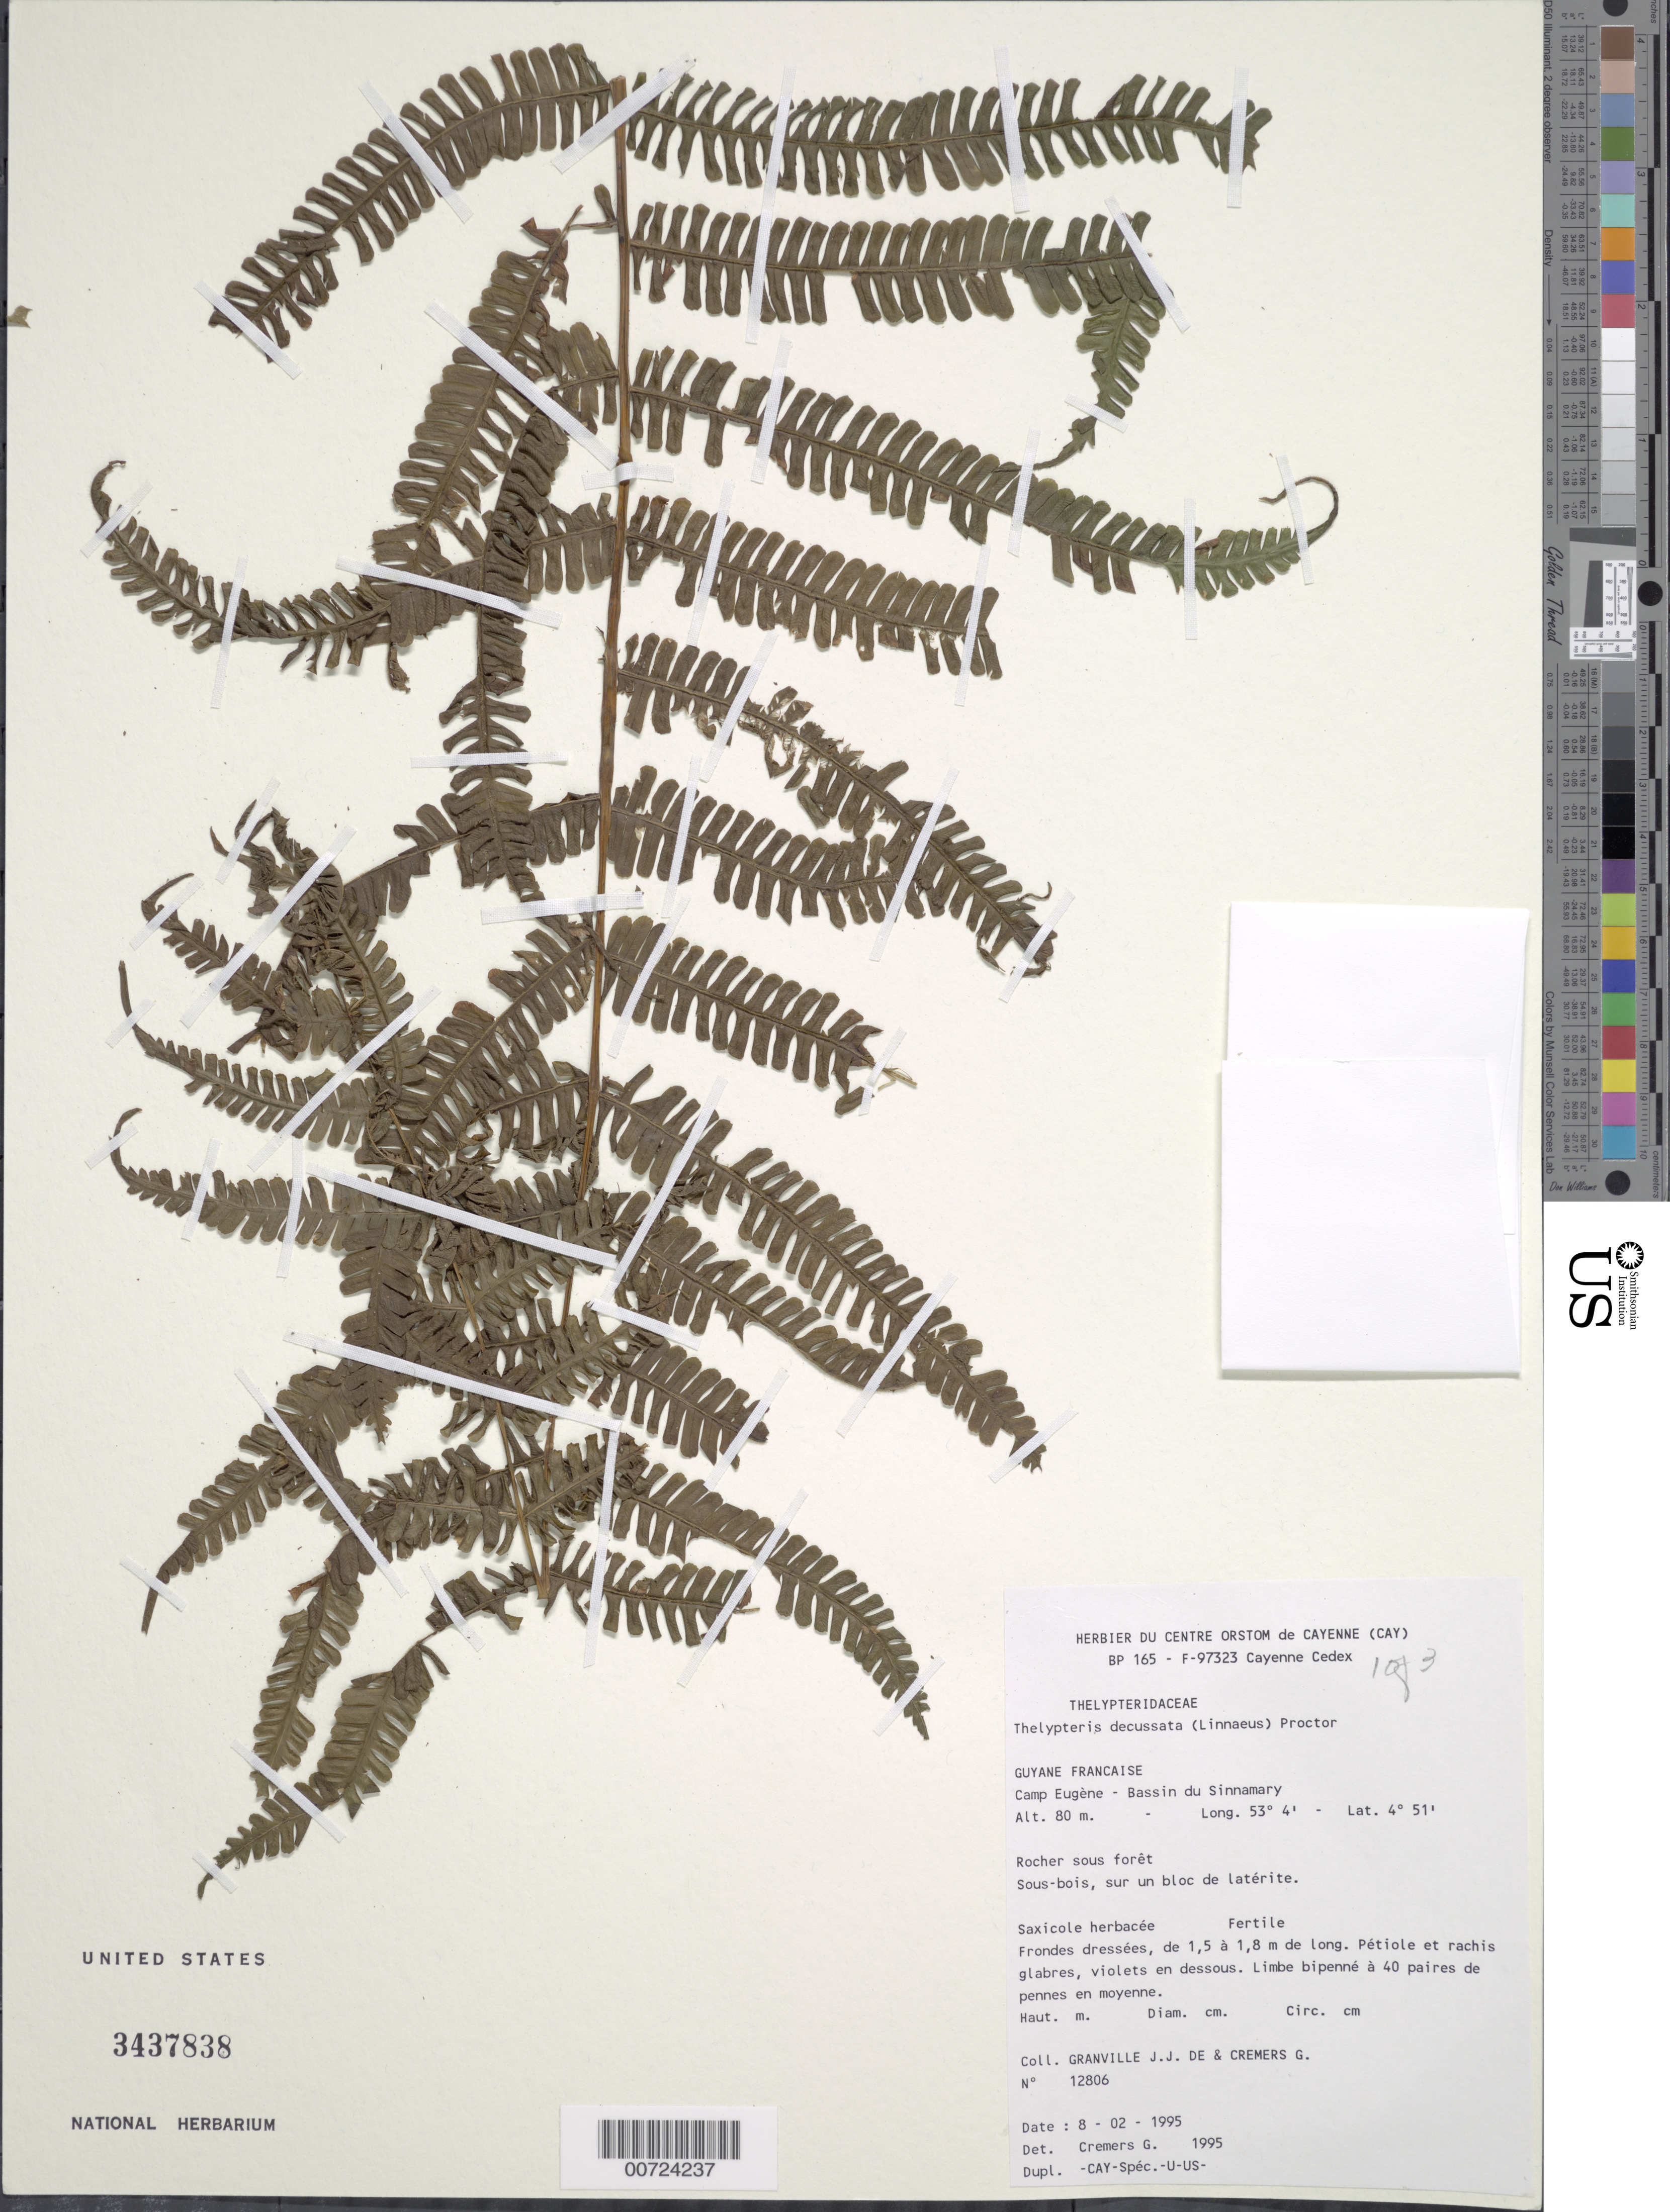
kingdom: Plantae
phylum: Tracheophyta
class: Polypodiopsida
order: Polypodiales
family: Thelypteridaceae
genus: Amauropelta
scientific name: Amauropelta decurtata (Link) comb. nov., ined. 2015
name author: (Link)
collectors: J.-J. de Granville & G. Cremers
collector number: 12806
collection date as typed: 8-Feb-95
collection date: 1995-02-08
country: French Guiana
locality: Camp Eugène, Bassin du Sinnamary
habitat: Forest, on lateritic rocks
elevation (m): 80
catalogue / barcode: US 3437838